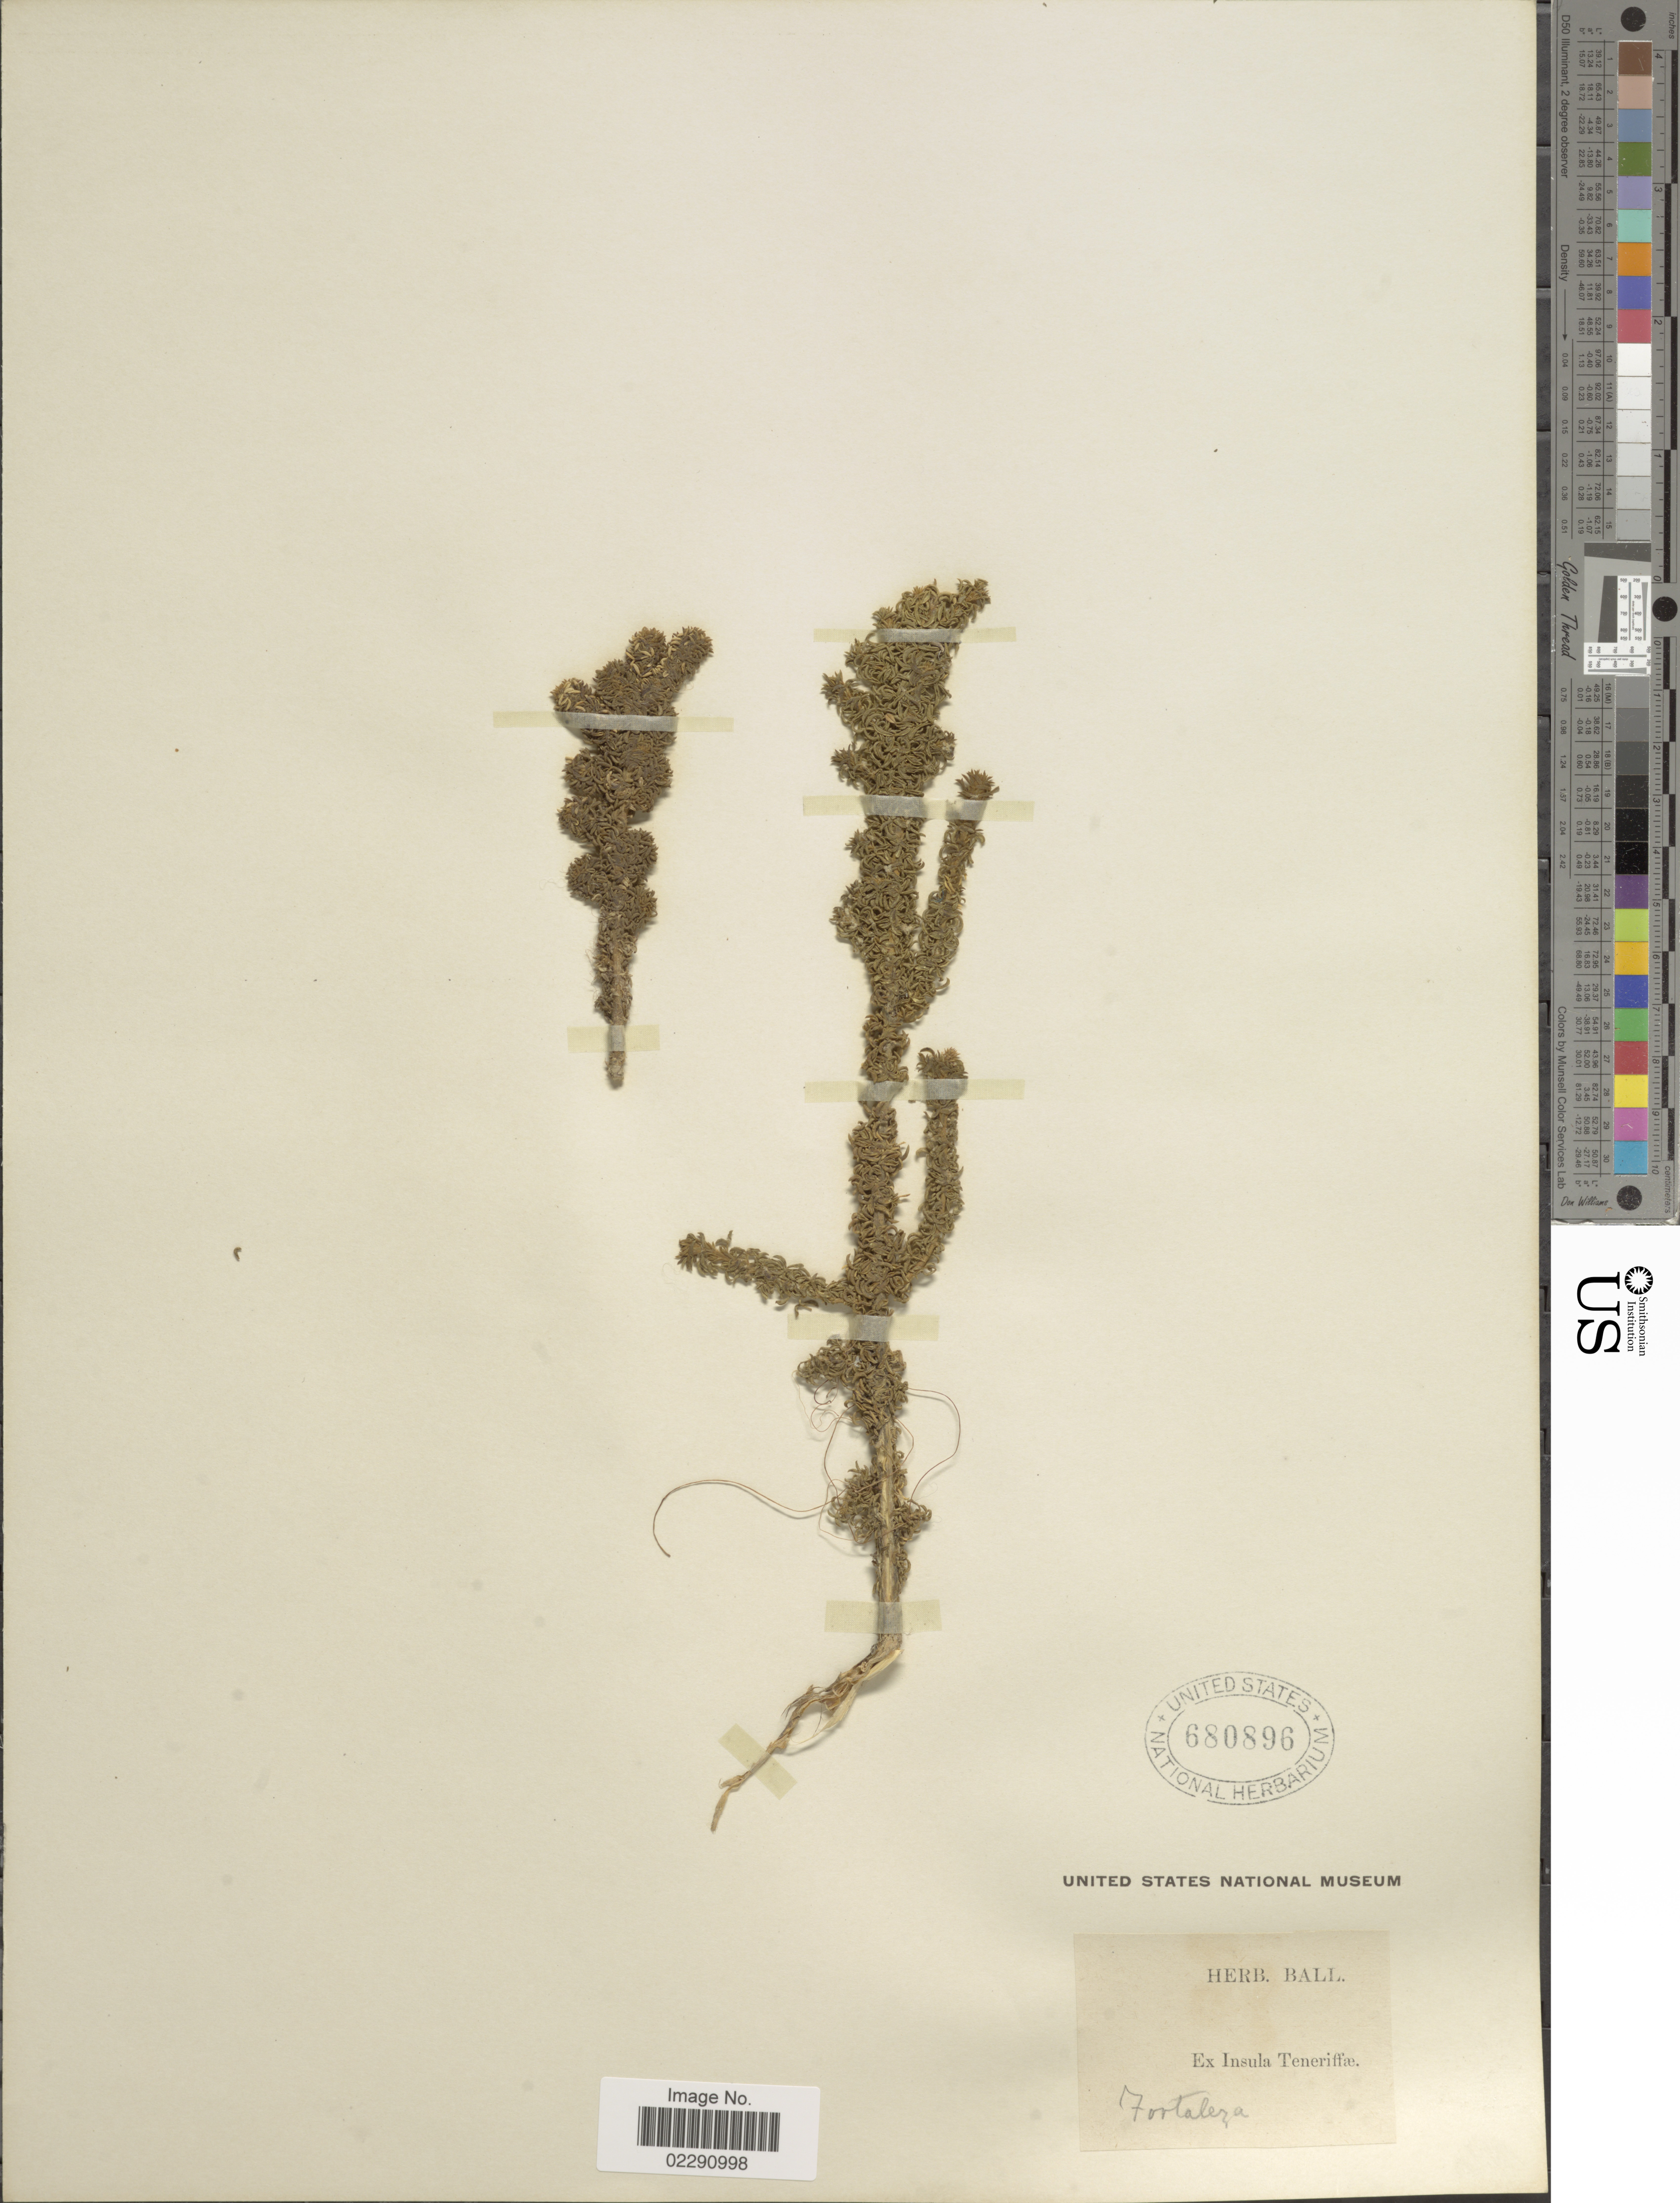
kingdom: Plantae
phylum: Tracheophyta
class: Magnoliopsida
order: Fabales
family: Fabaceae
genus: Adenocarpus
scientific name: Adenocarpus foliolosus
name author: DC.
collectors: ex herb. Ball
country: Spain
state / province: Canarias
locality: Insula Teneriffae, Fortaleza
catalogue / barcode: US 680896